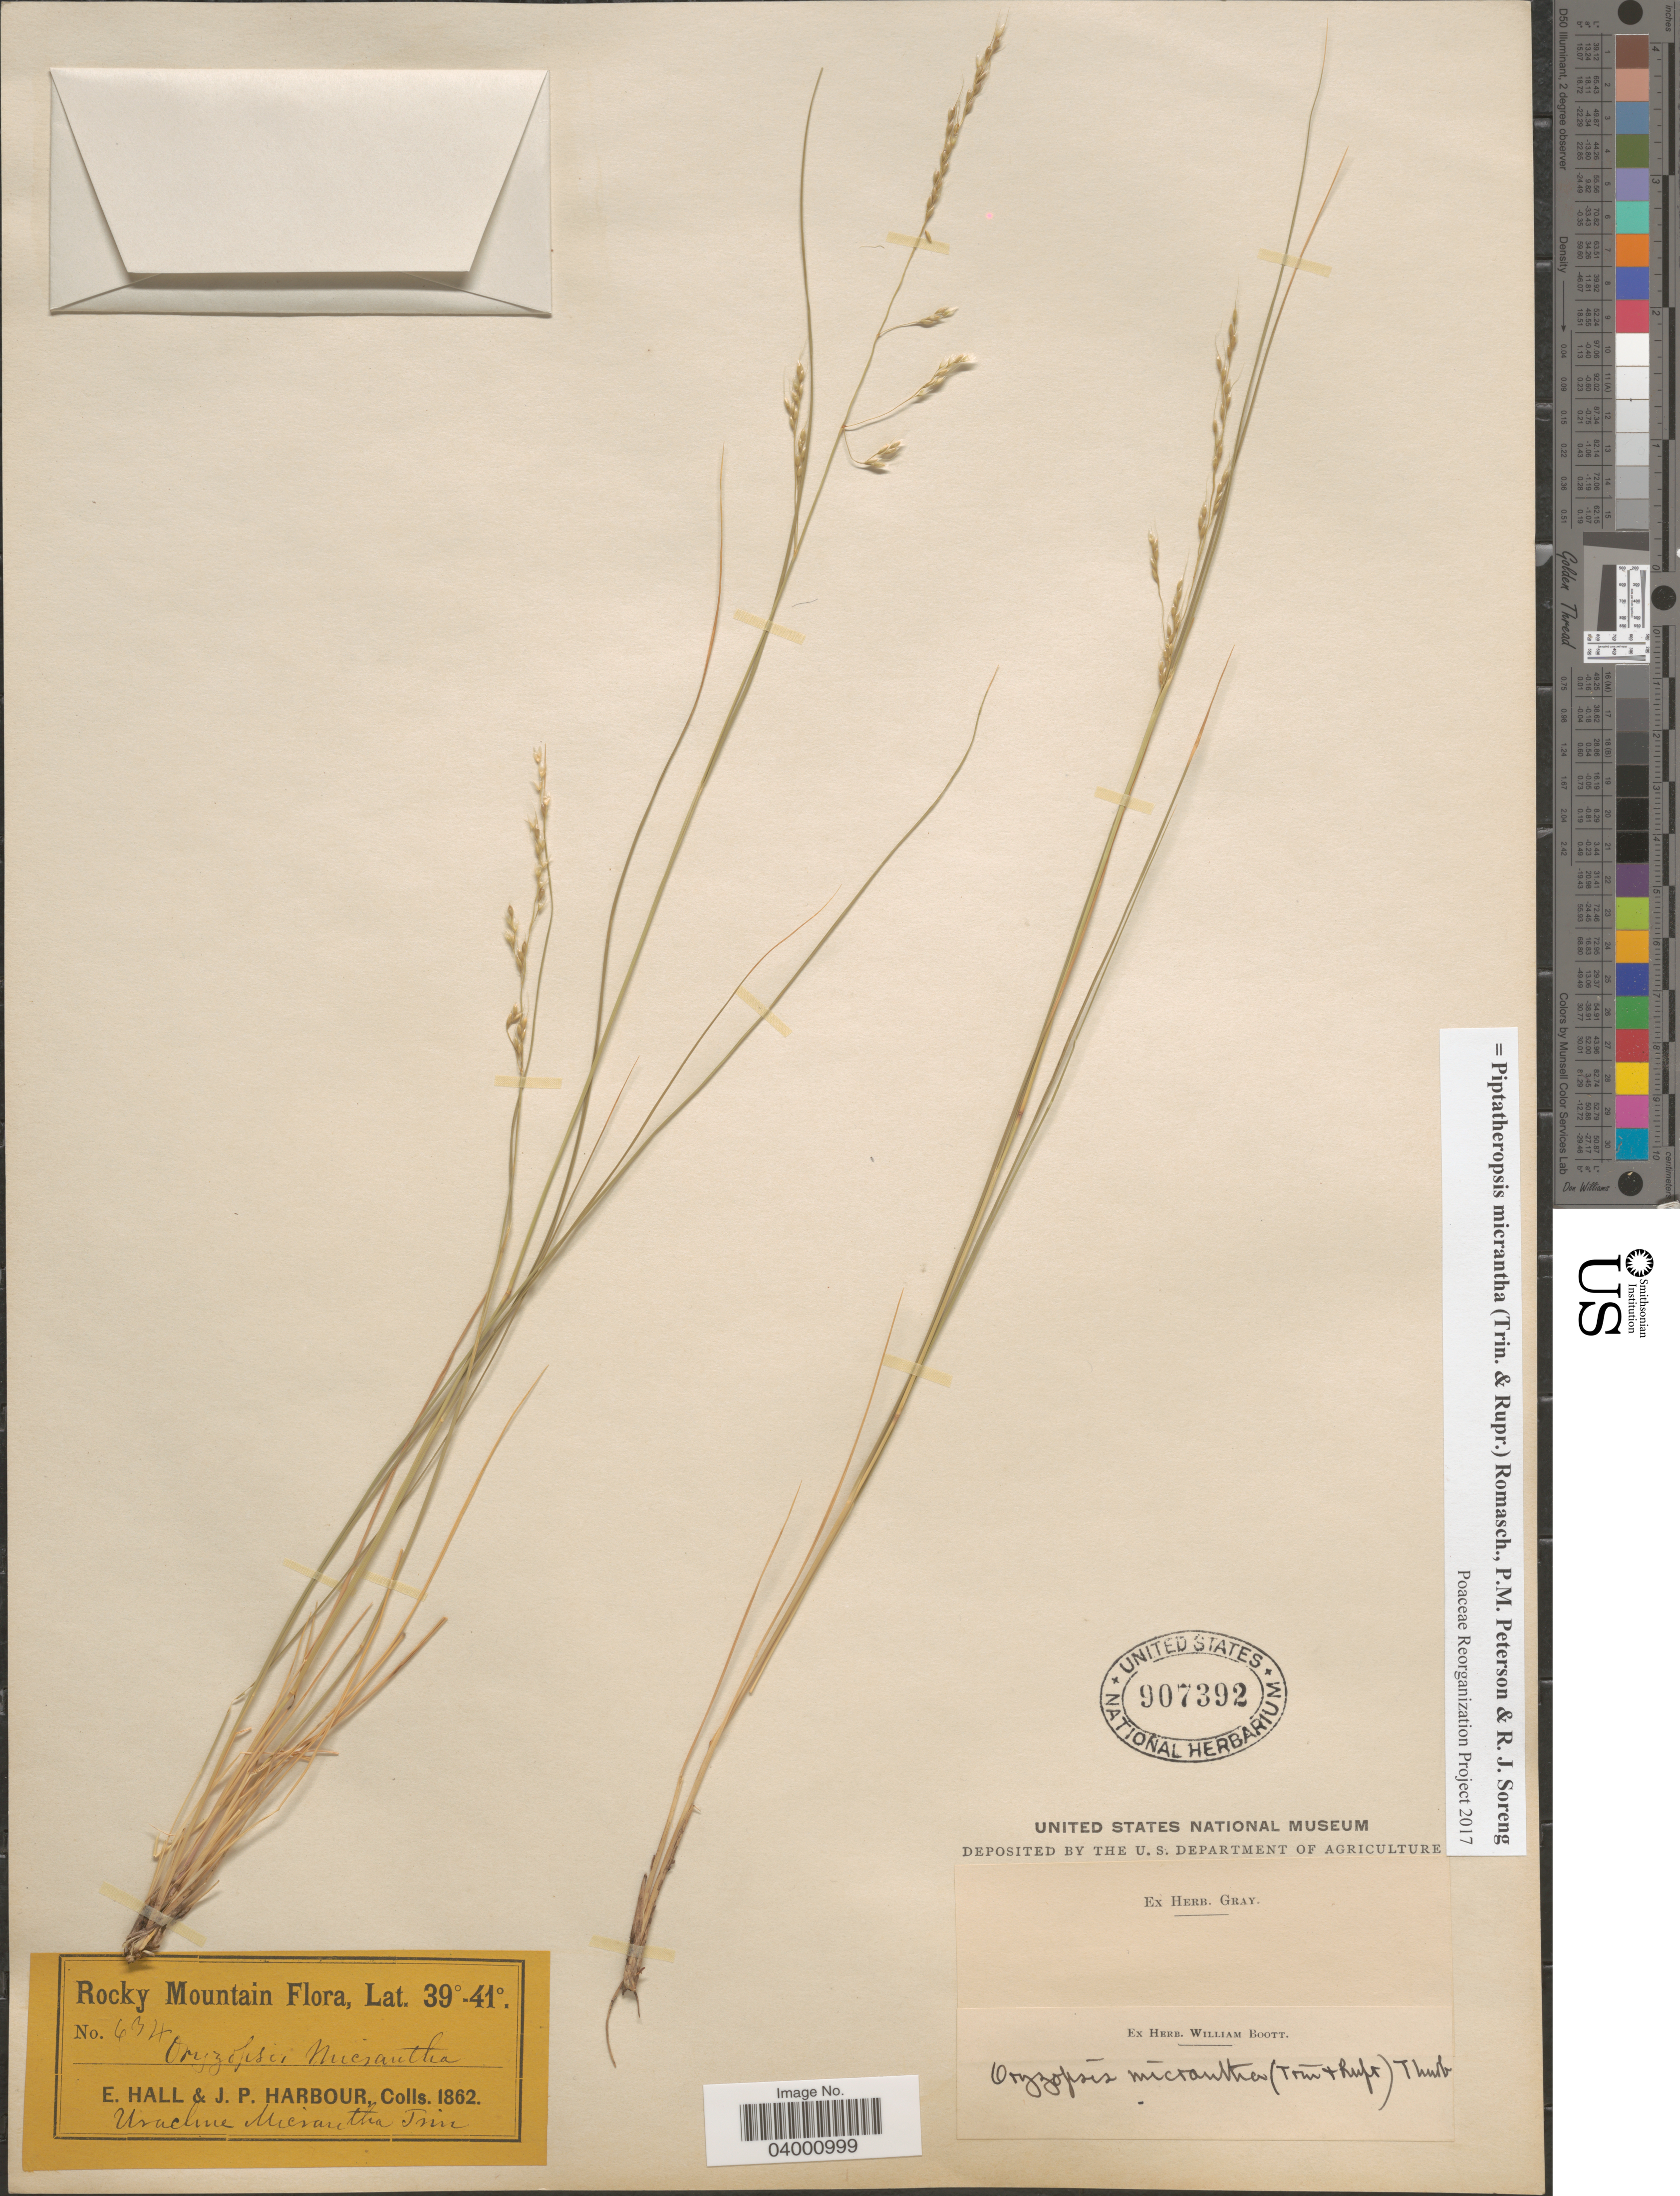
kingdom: Plantae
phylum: Tracheophyta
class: Liliopsida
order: Poales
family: Poaceae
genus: Piptatheropsis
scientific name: Piptatheropsis micrantha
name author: (Trin. & Rupr.) Romasch.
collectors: E. Hall & J. Harbour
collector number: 634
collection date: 1862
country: United States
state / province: Colorado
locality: Rocky Mountain.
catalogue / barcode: US 907392